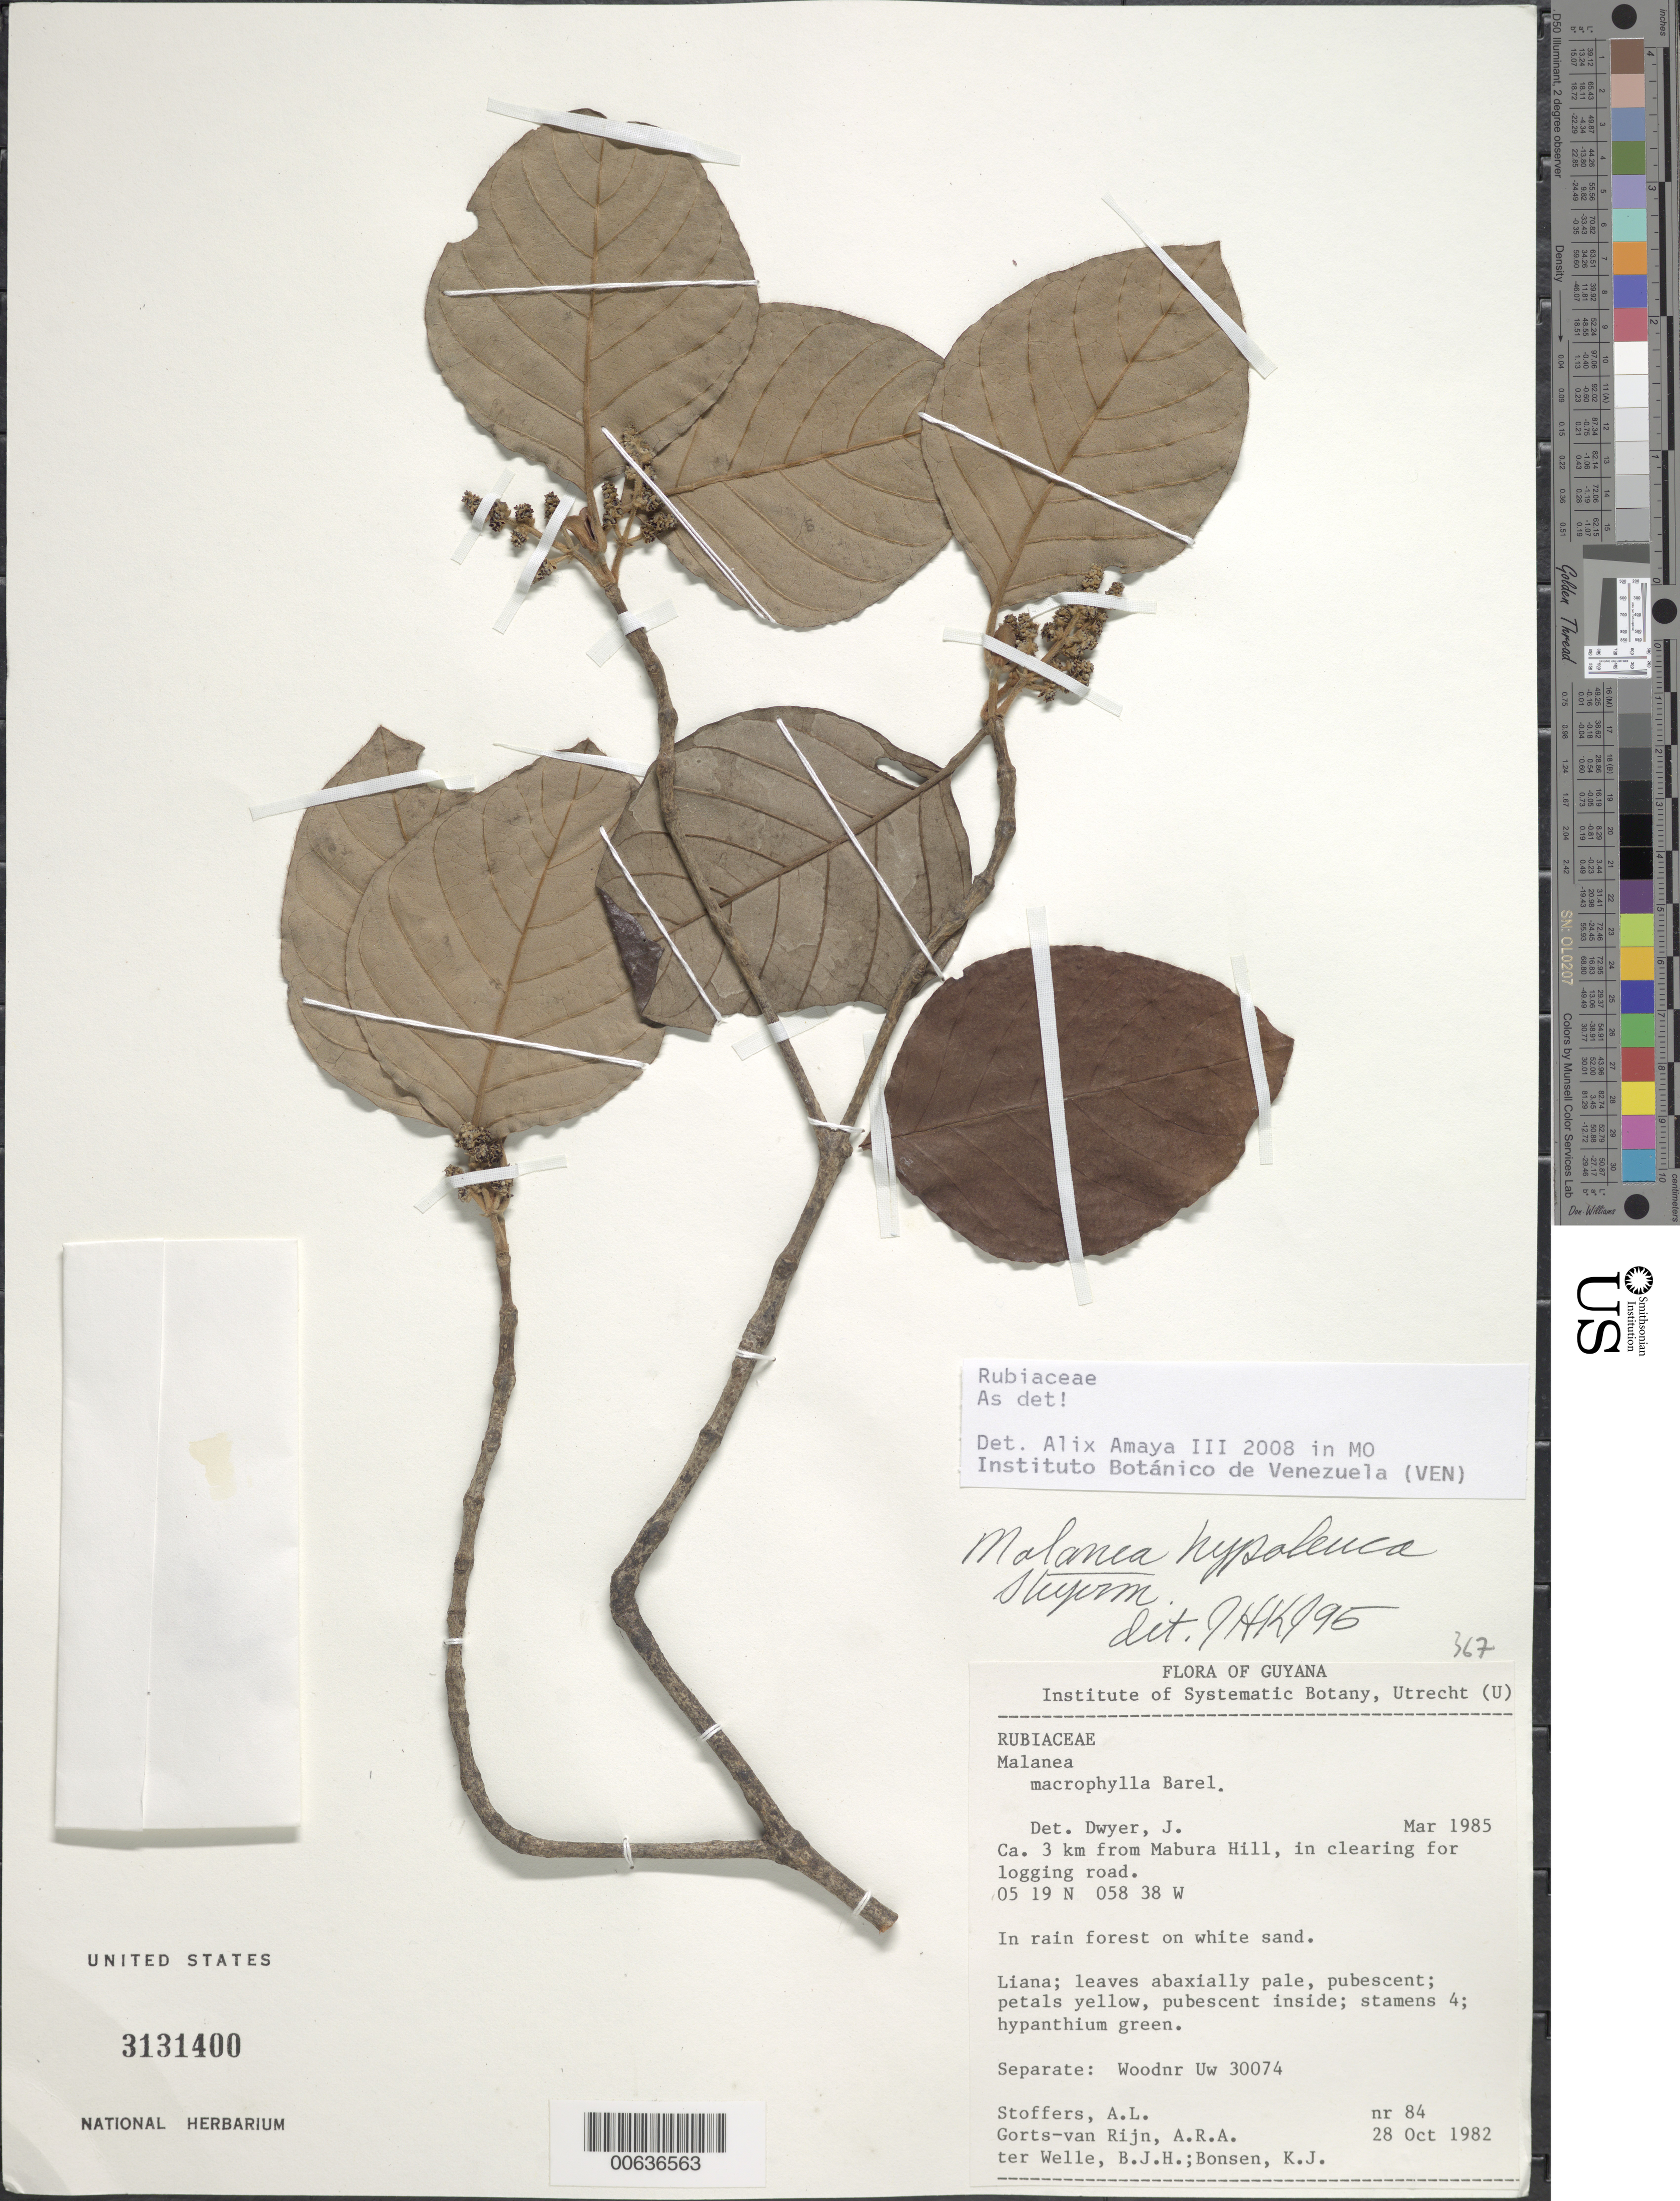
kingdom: Plantae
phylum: Tracheophyta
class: Magnoliopsida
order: Gentianales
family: Rubiaceae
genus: Malanea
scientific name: Malanea hypoleuca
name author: Steyerm.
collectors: A. Stoffers, A. .R. A. Görts-van Rijn, B. Welle & K. Bonsen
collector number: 84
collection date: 1992-10-28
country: Guyana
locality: Ca. 3 km from Mabura Hill, in clearing for logging road, in rain forest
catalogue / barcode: US 3131400